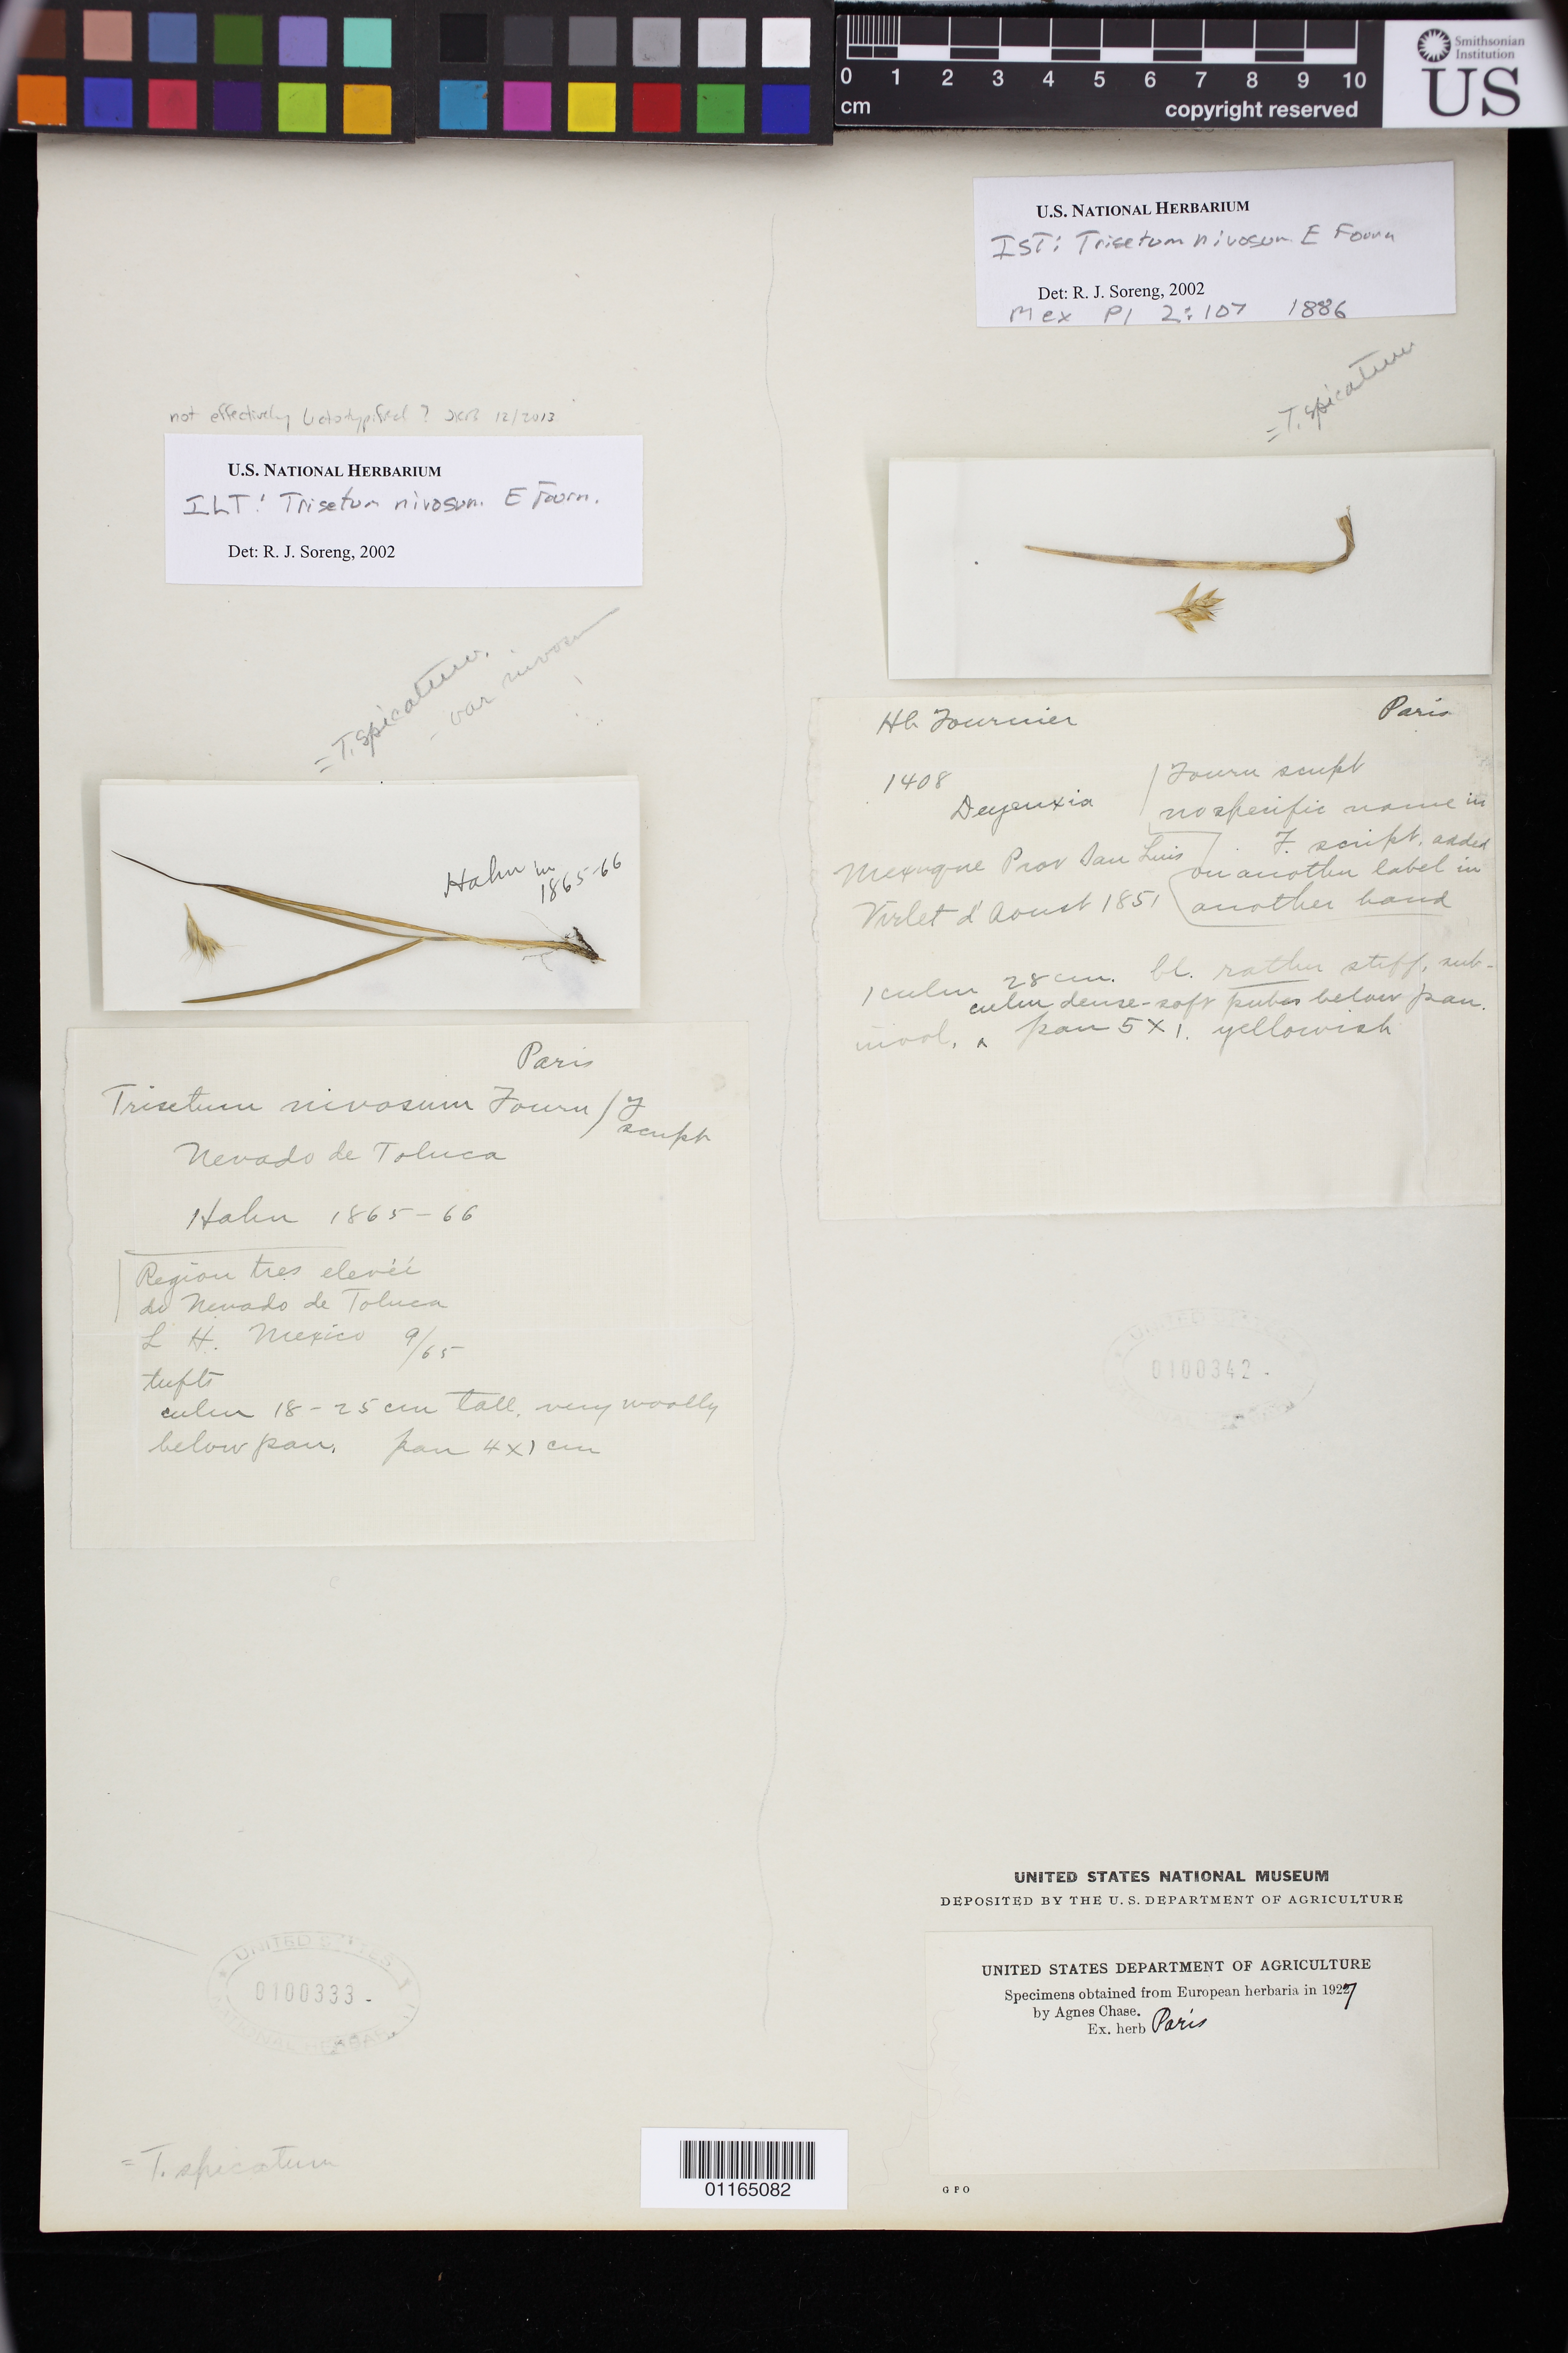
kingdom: Plantae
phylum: Tracheophyta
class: Liliopsida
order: Poales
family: Poaceae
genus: Trisetum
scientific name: Trisetum nivosum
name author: E. Fourn.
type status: Syntype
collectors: W. L. Hahn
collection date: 1865-09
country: Mexico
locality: Nevado de Toluca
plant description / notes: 2 syntypes mounted together on single sheet. Both are fragmentary material of type specimen ex herb. Paris.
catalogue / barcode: US 100333